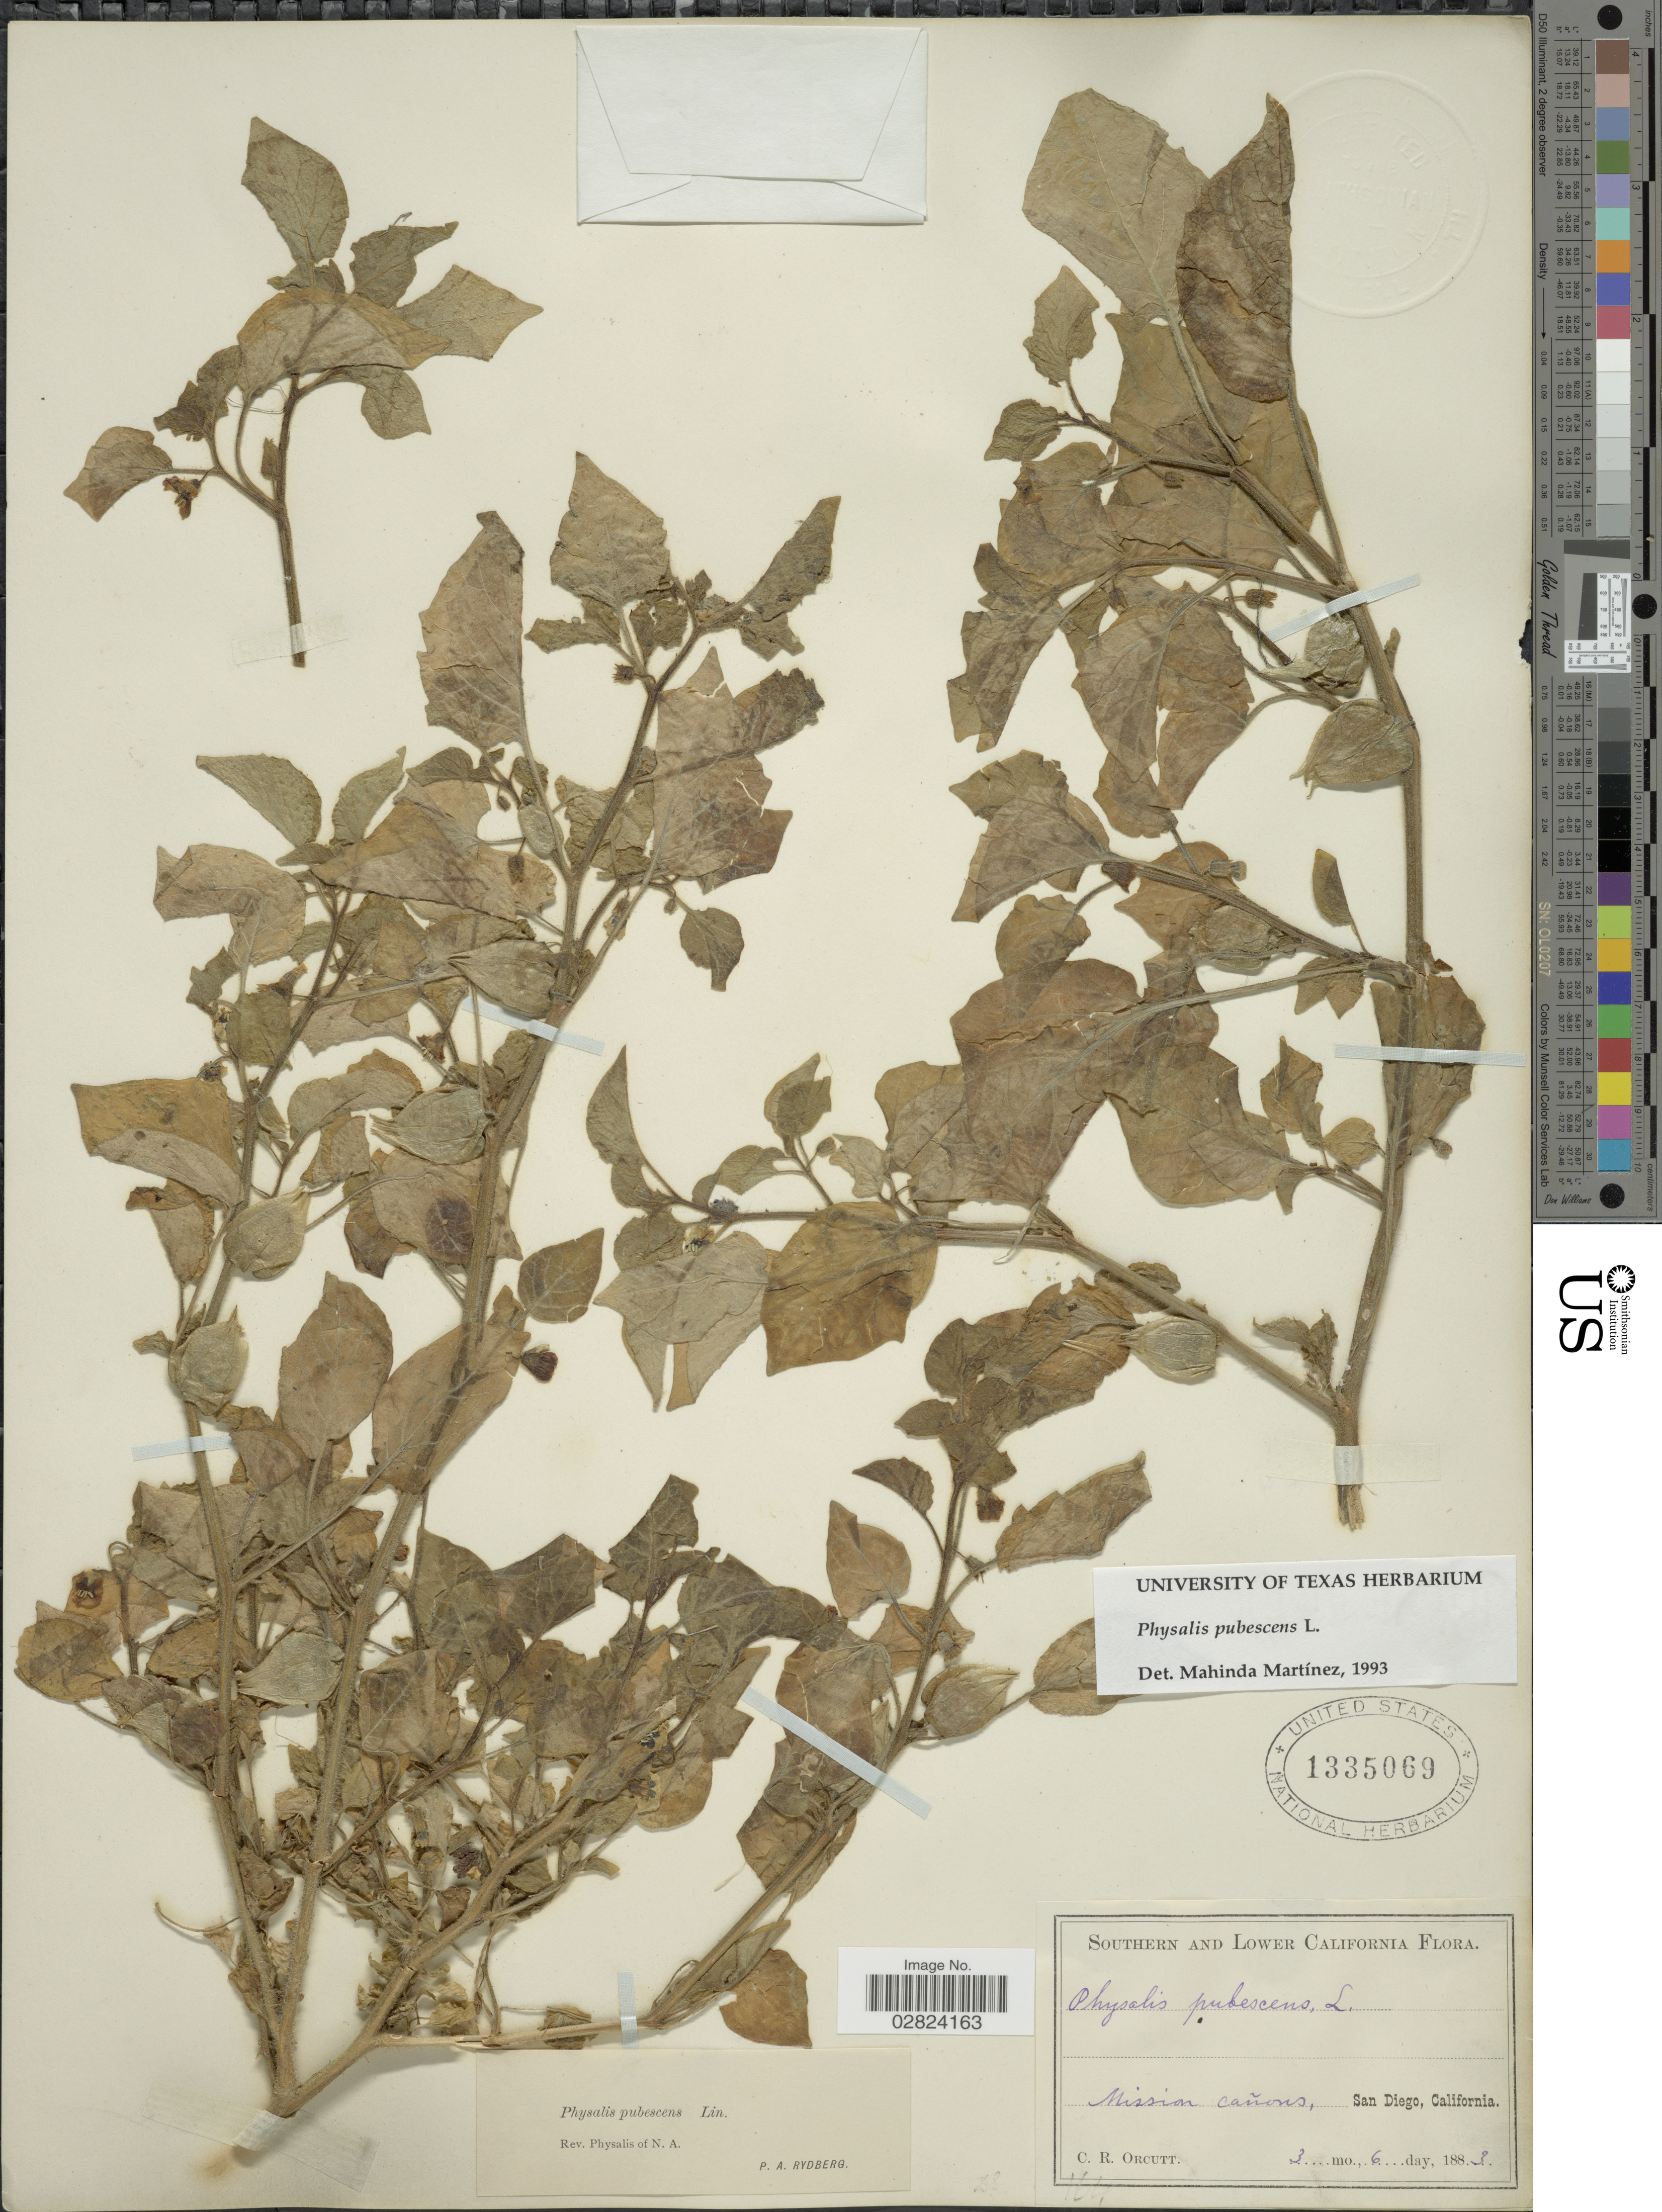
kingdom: Plantae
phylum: Tracheophyta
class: Magnoliopsida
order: Solanales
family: Solanaceae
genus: Physalis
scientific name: Physalis pubescens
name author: L.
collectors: C. R. Orcutt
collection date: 1883-06-03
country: United States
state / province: California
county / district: San Diego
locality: Southern and Lower California. Mission cañons, San Diego.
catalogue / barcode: US 1335069